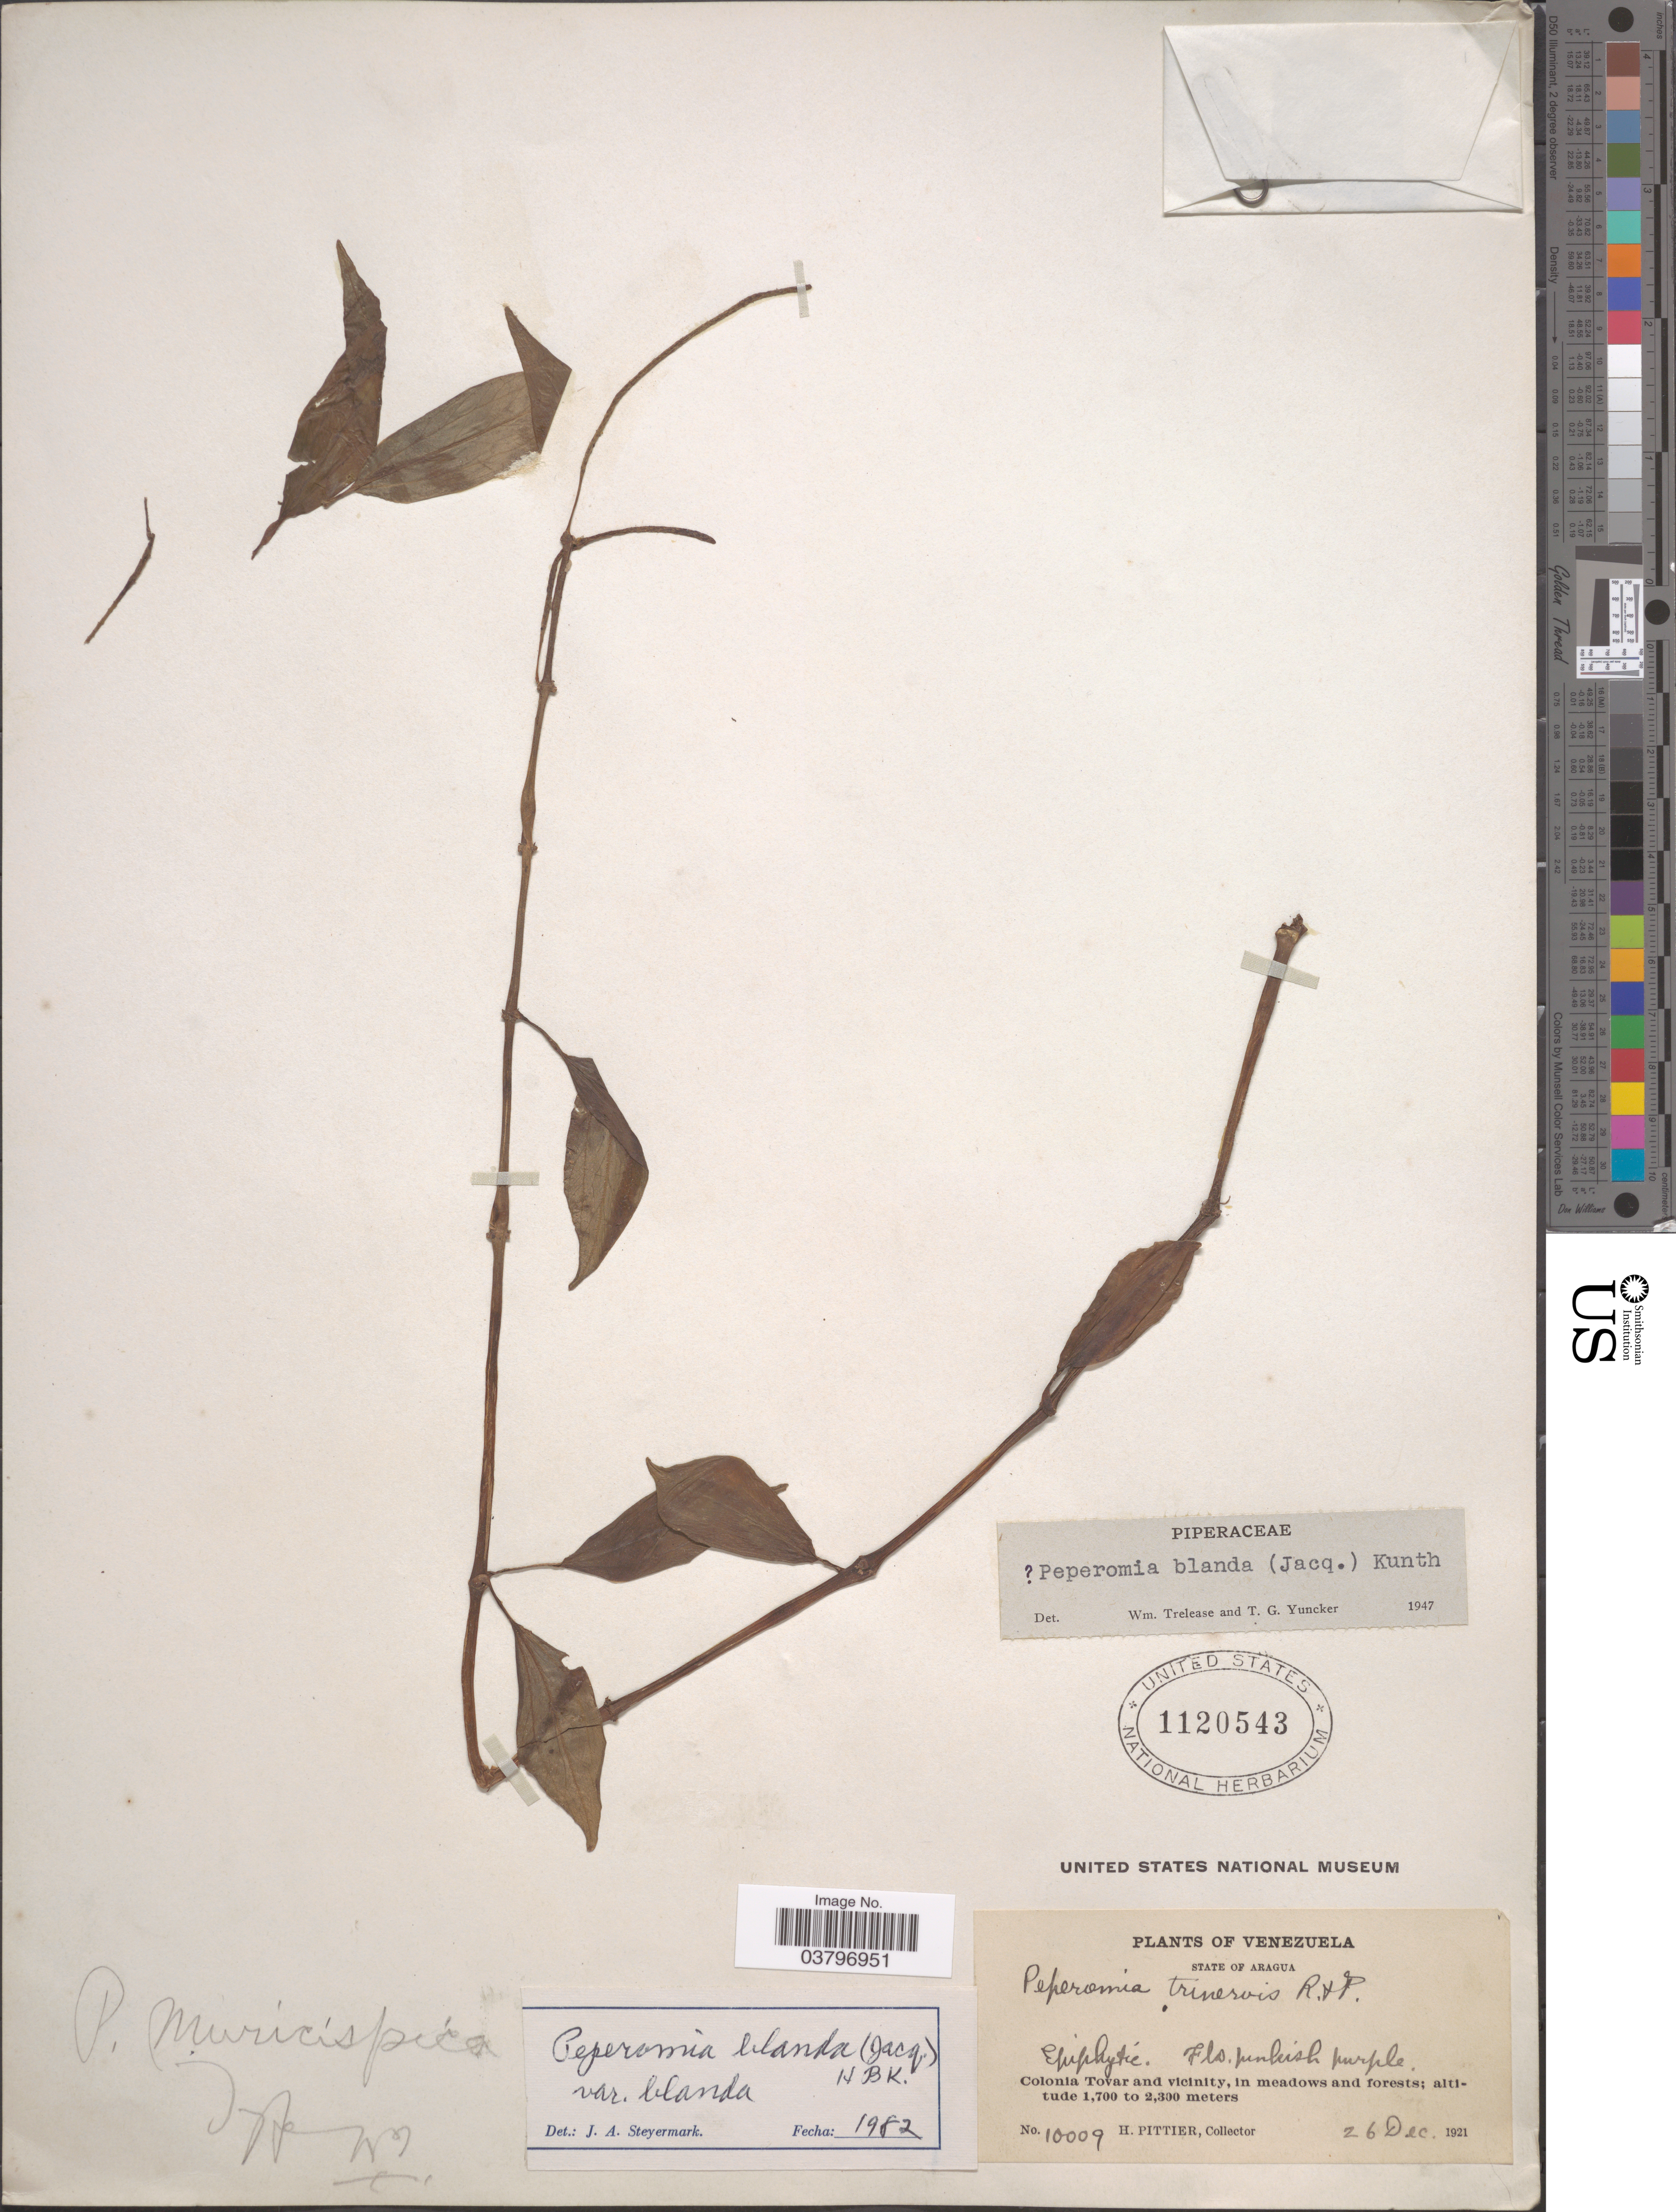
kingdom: Plantae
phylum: Tracheophyta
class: Magnoliopsida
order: Piperales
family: Piperaceae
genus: Peperomia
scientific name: Peperomia blanda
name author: (Jacq.) Kunth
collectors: H. F. Pittier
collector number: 10009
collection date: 1921-12-26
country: Venezuela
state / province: Aragua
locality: Colonia Tovar and vicinity, in meadows and forests.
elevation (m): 1700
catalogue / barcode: US 1120543